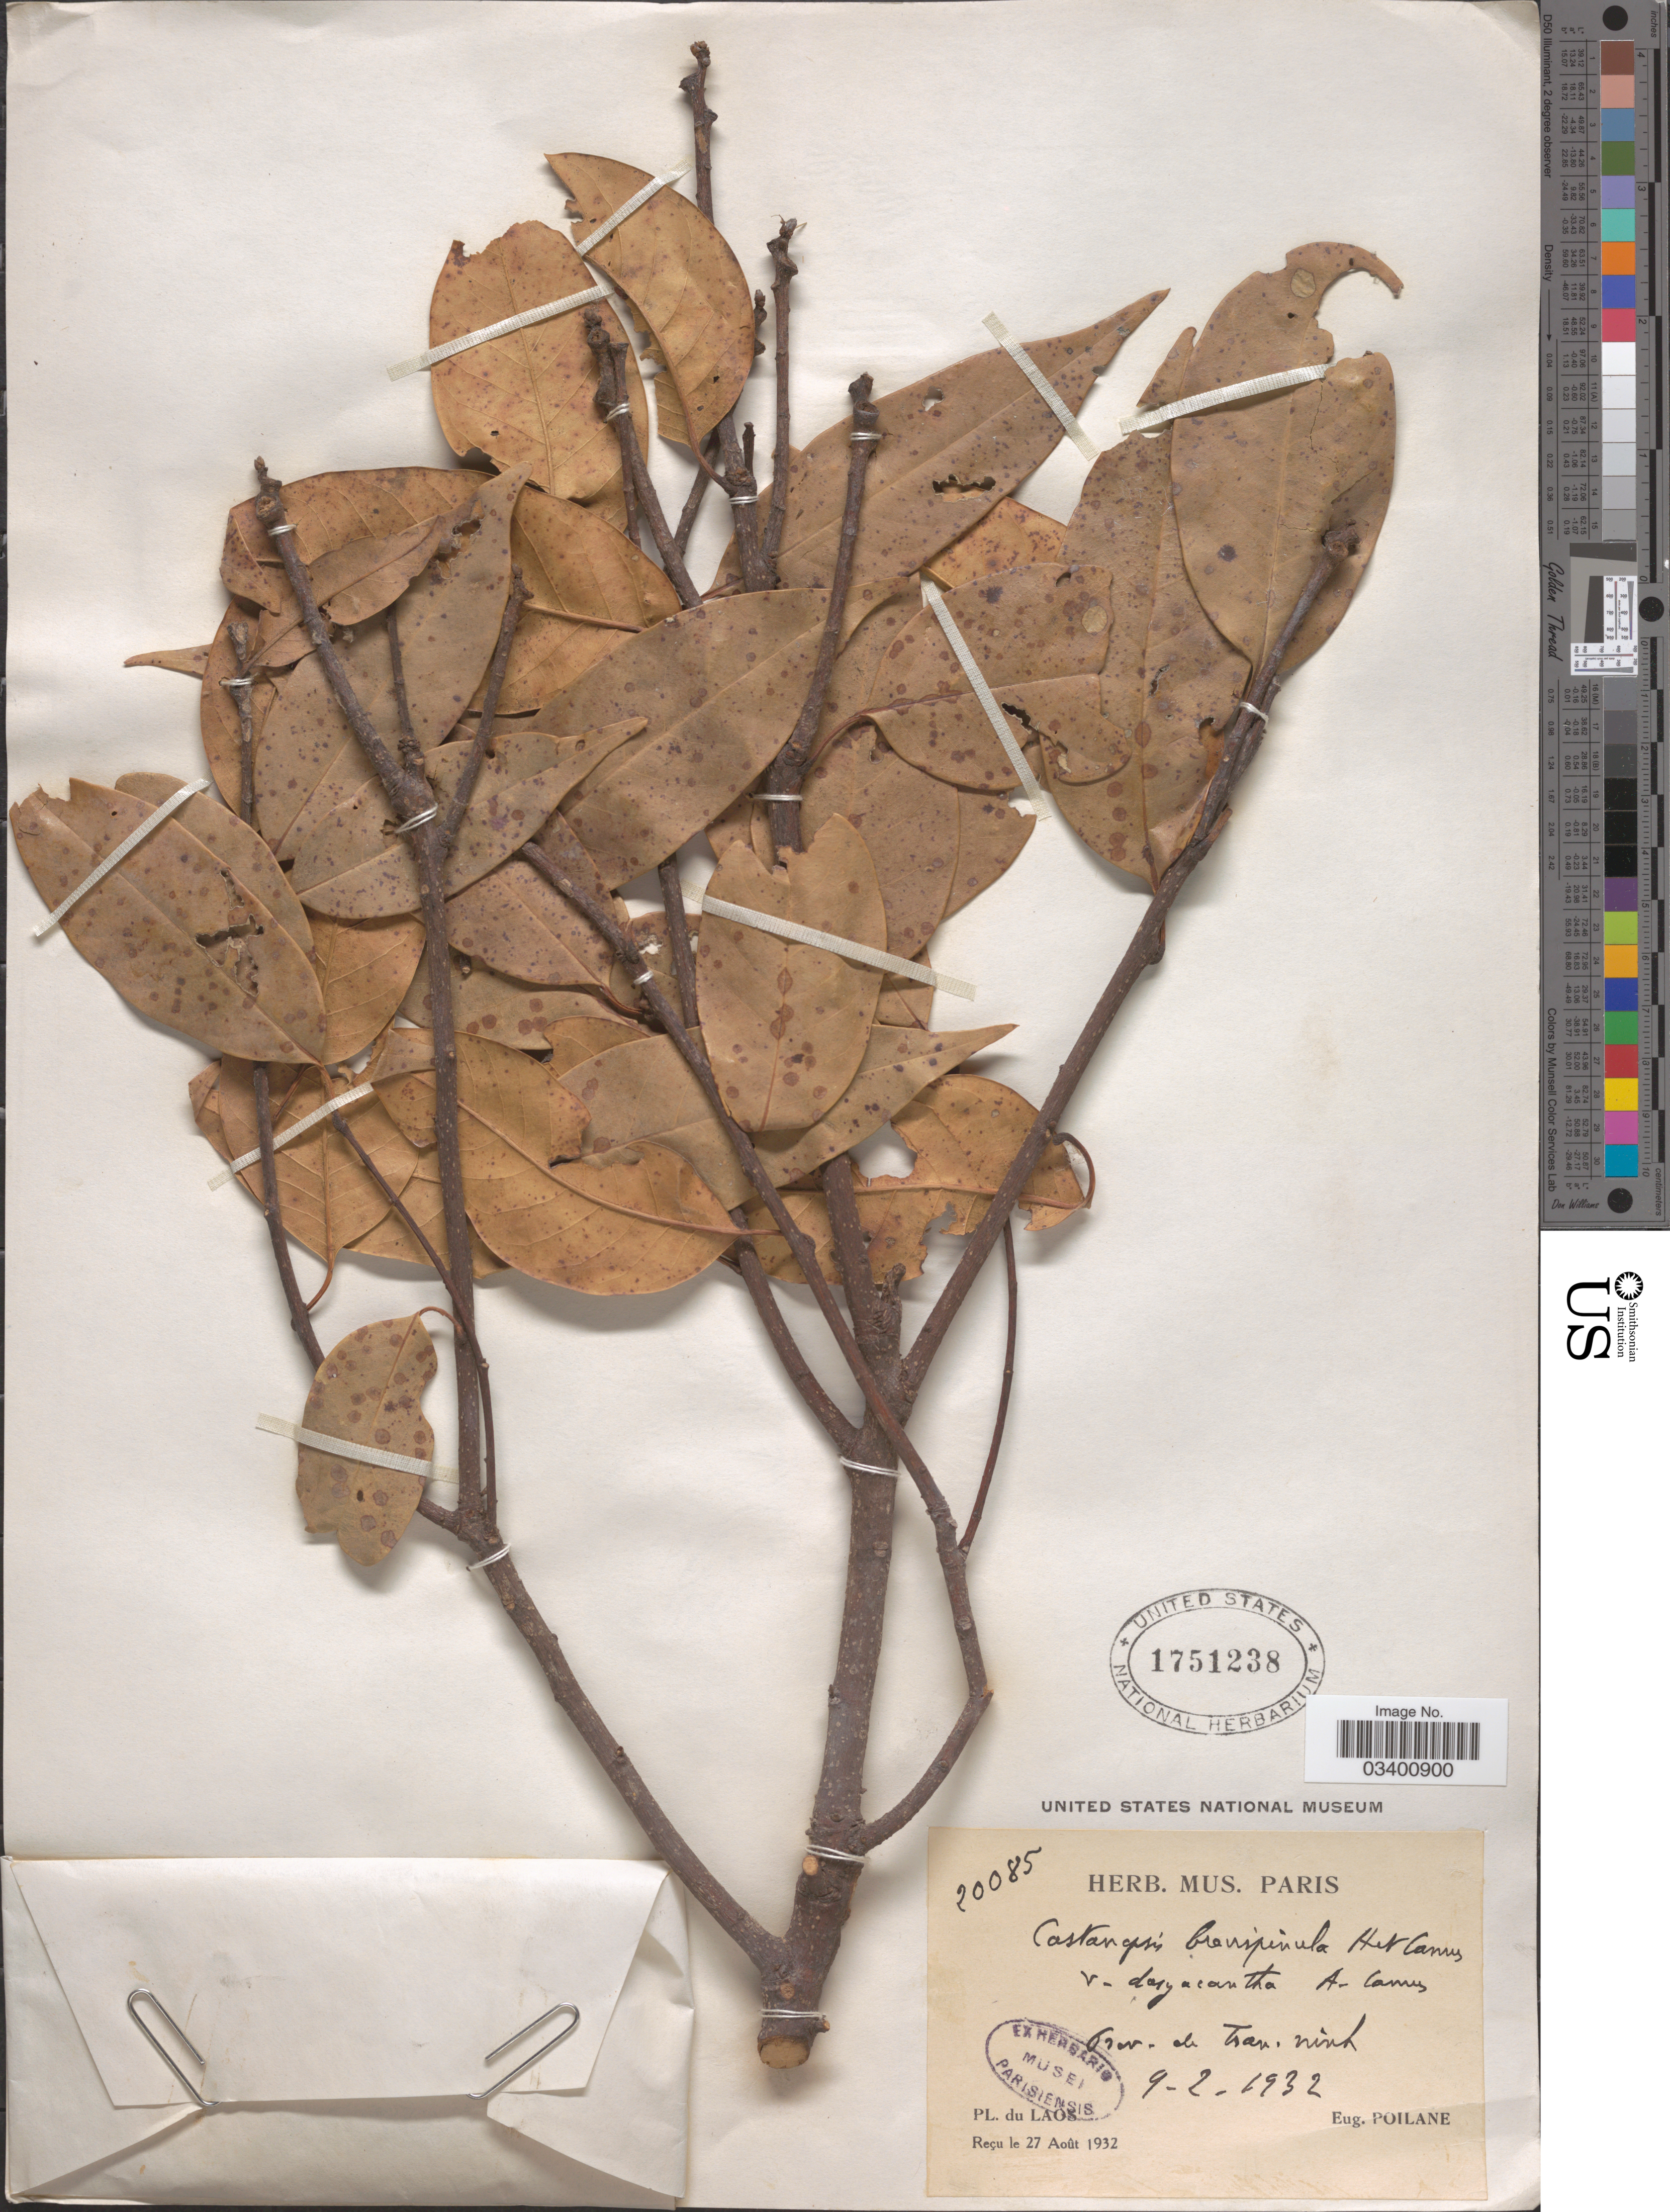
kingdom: Plantae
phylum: Tracheophyta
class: Magnoliopsida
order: Fagales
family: Fagaceae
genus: Castanopsis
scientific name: Castanopsis brevispinula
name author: Hickel & A. Camus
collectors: E. Poilane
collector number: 20085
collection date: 1932-02-09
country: Laos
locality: Prov. de Tran - Ninh.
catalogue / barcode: US 1751238